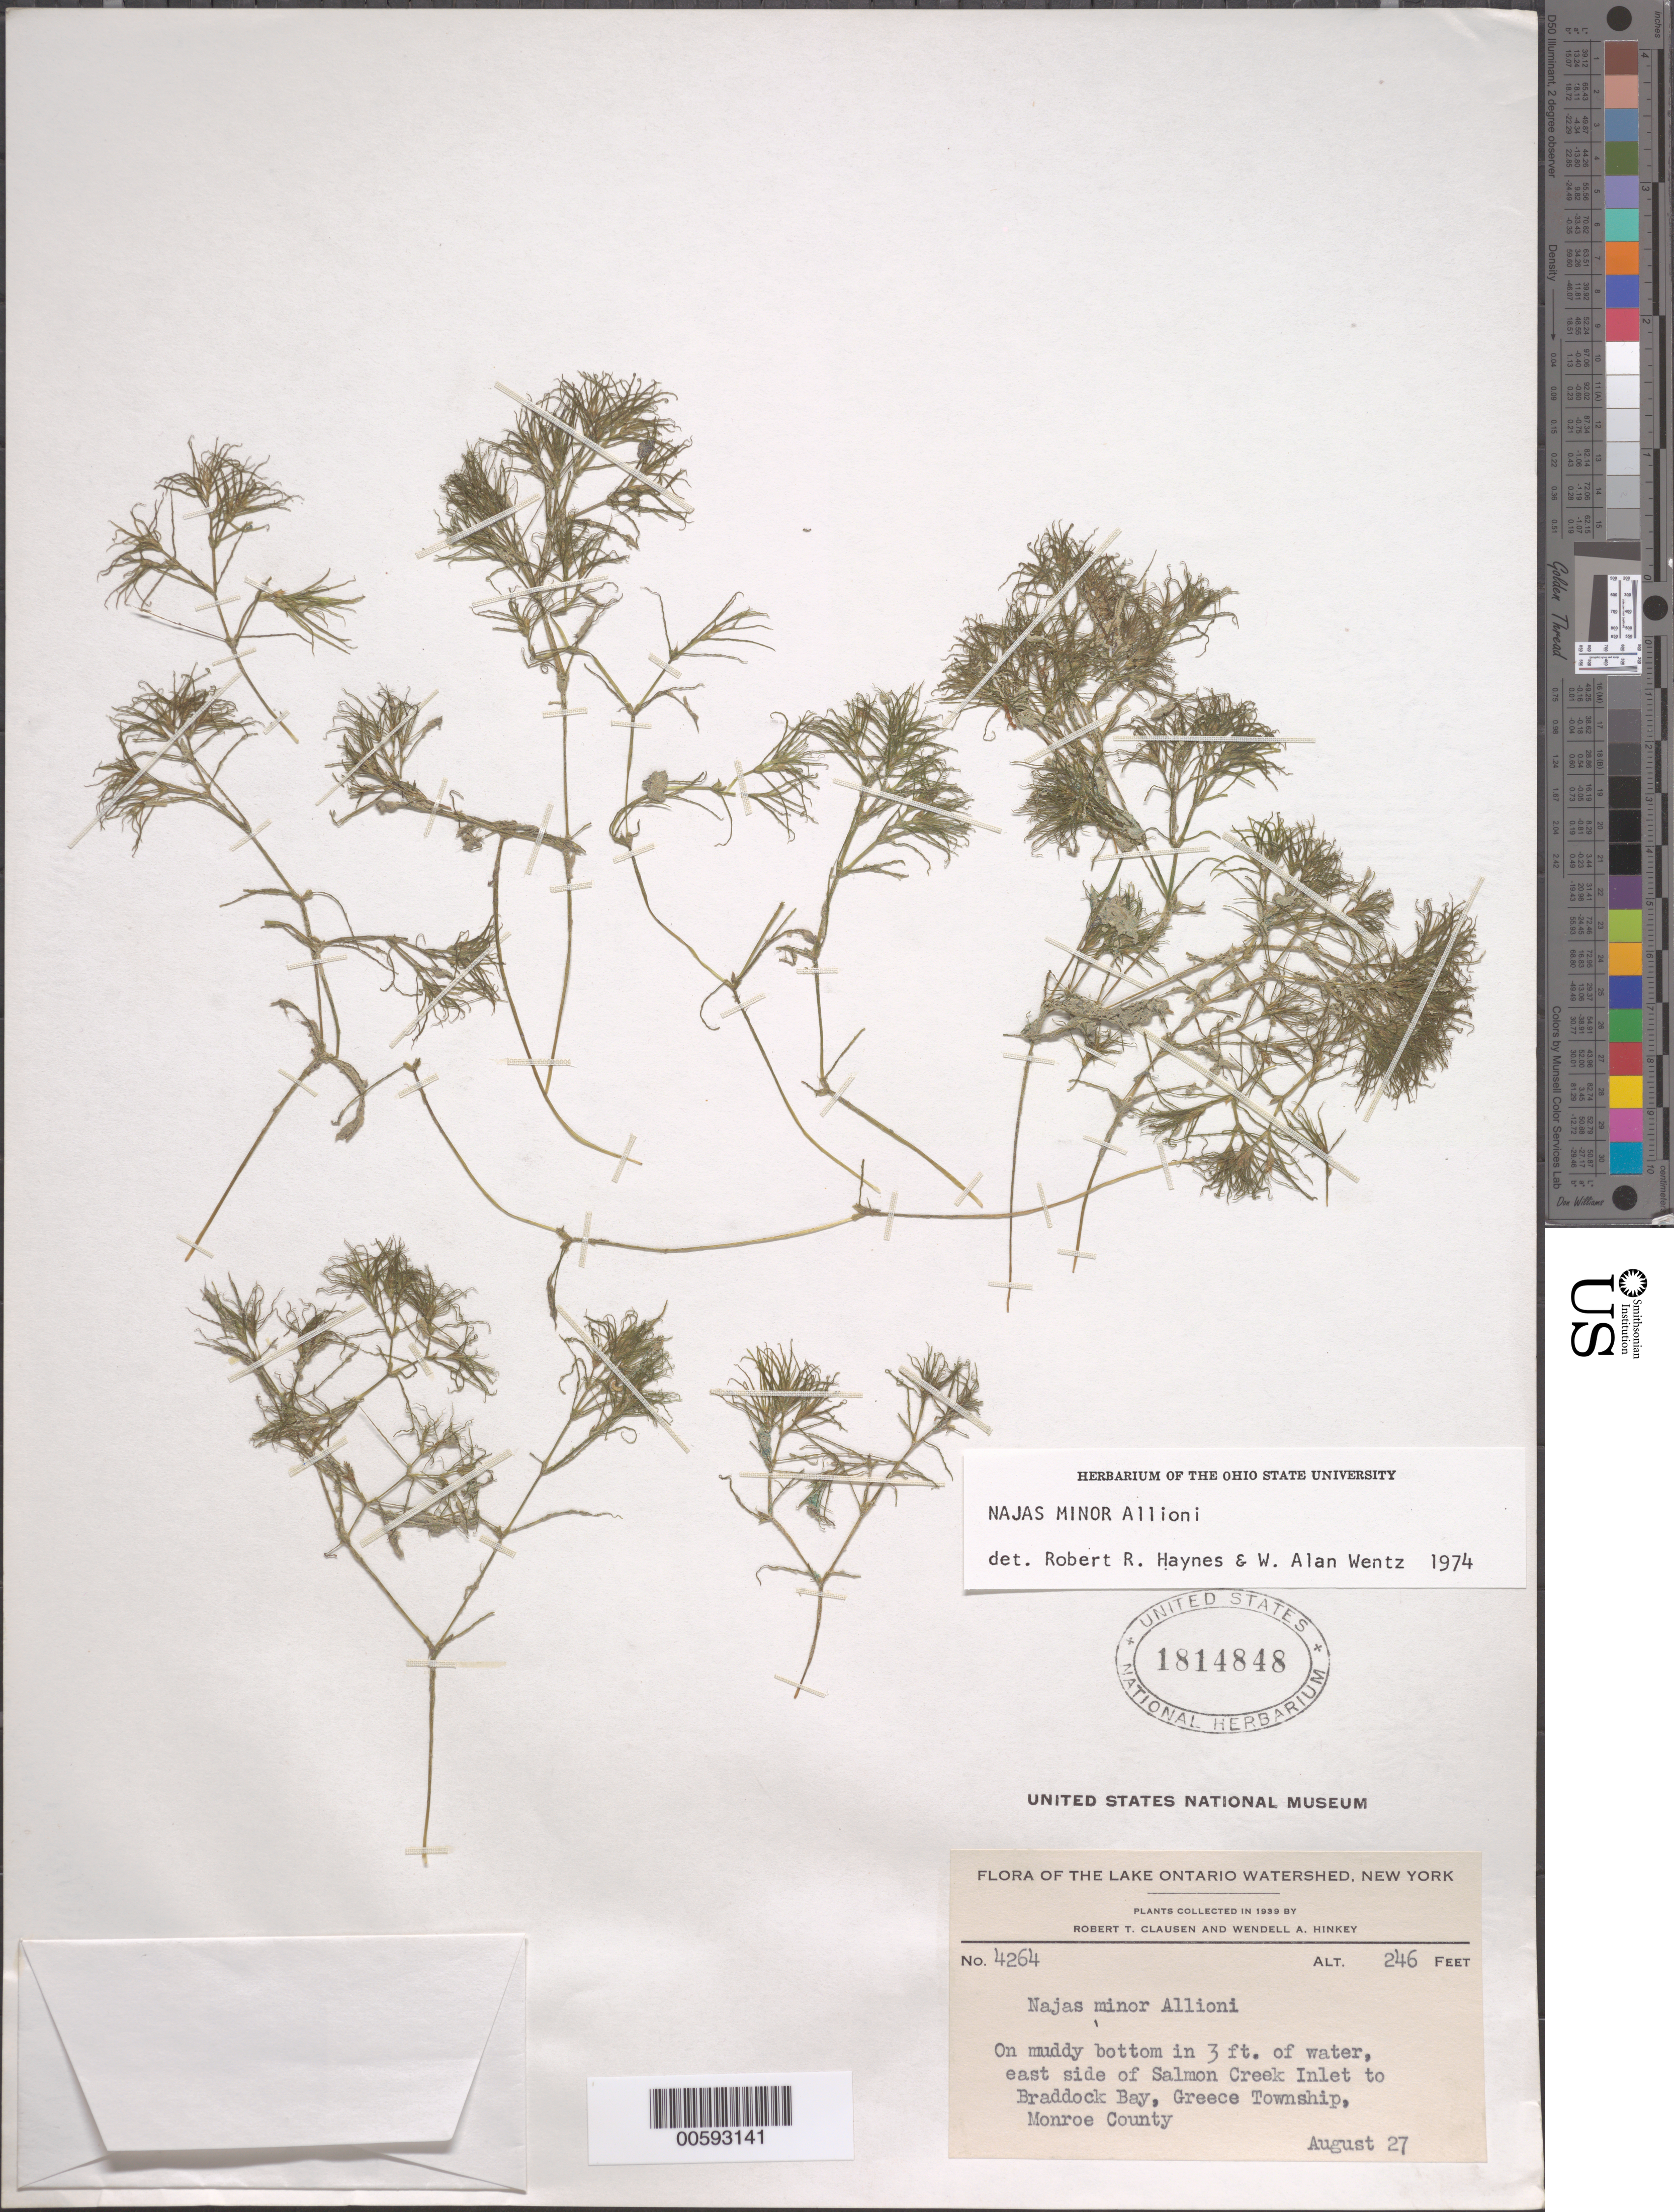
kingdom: Plantae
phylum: Tracheophyta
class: Liliopsida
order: Alismatales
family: Hydrocharitaceae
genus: Najas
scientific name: Najas minor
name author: All.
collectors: R. T. Clausen & W. Hinkey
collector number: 4264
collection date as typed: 27 Aug 1939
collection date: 1939-08-27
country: United States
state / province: New York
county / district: Monroe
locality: E of Salmon Creek Inlet to Braddock Bay, Greece Township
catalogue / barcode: US 1814848